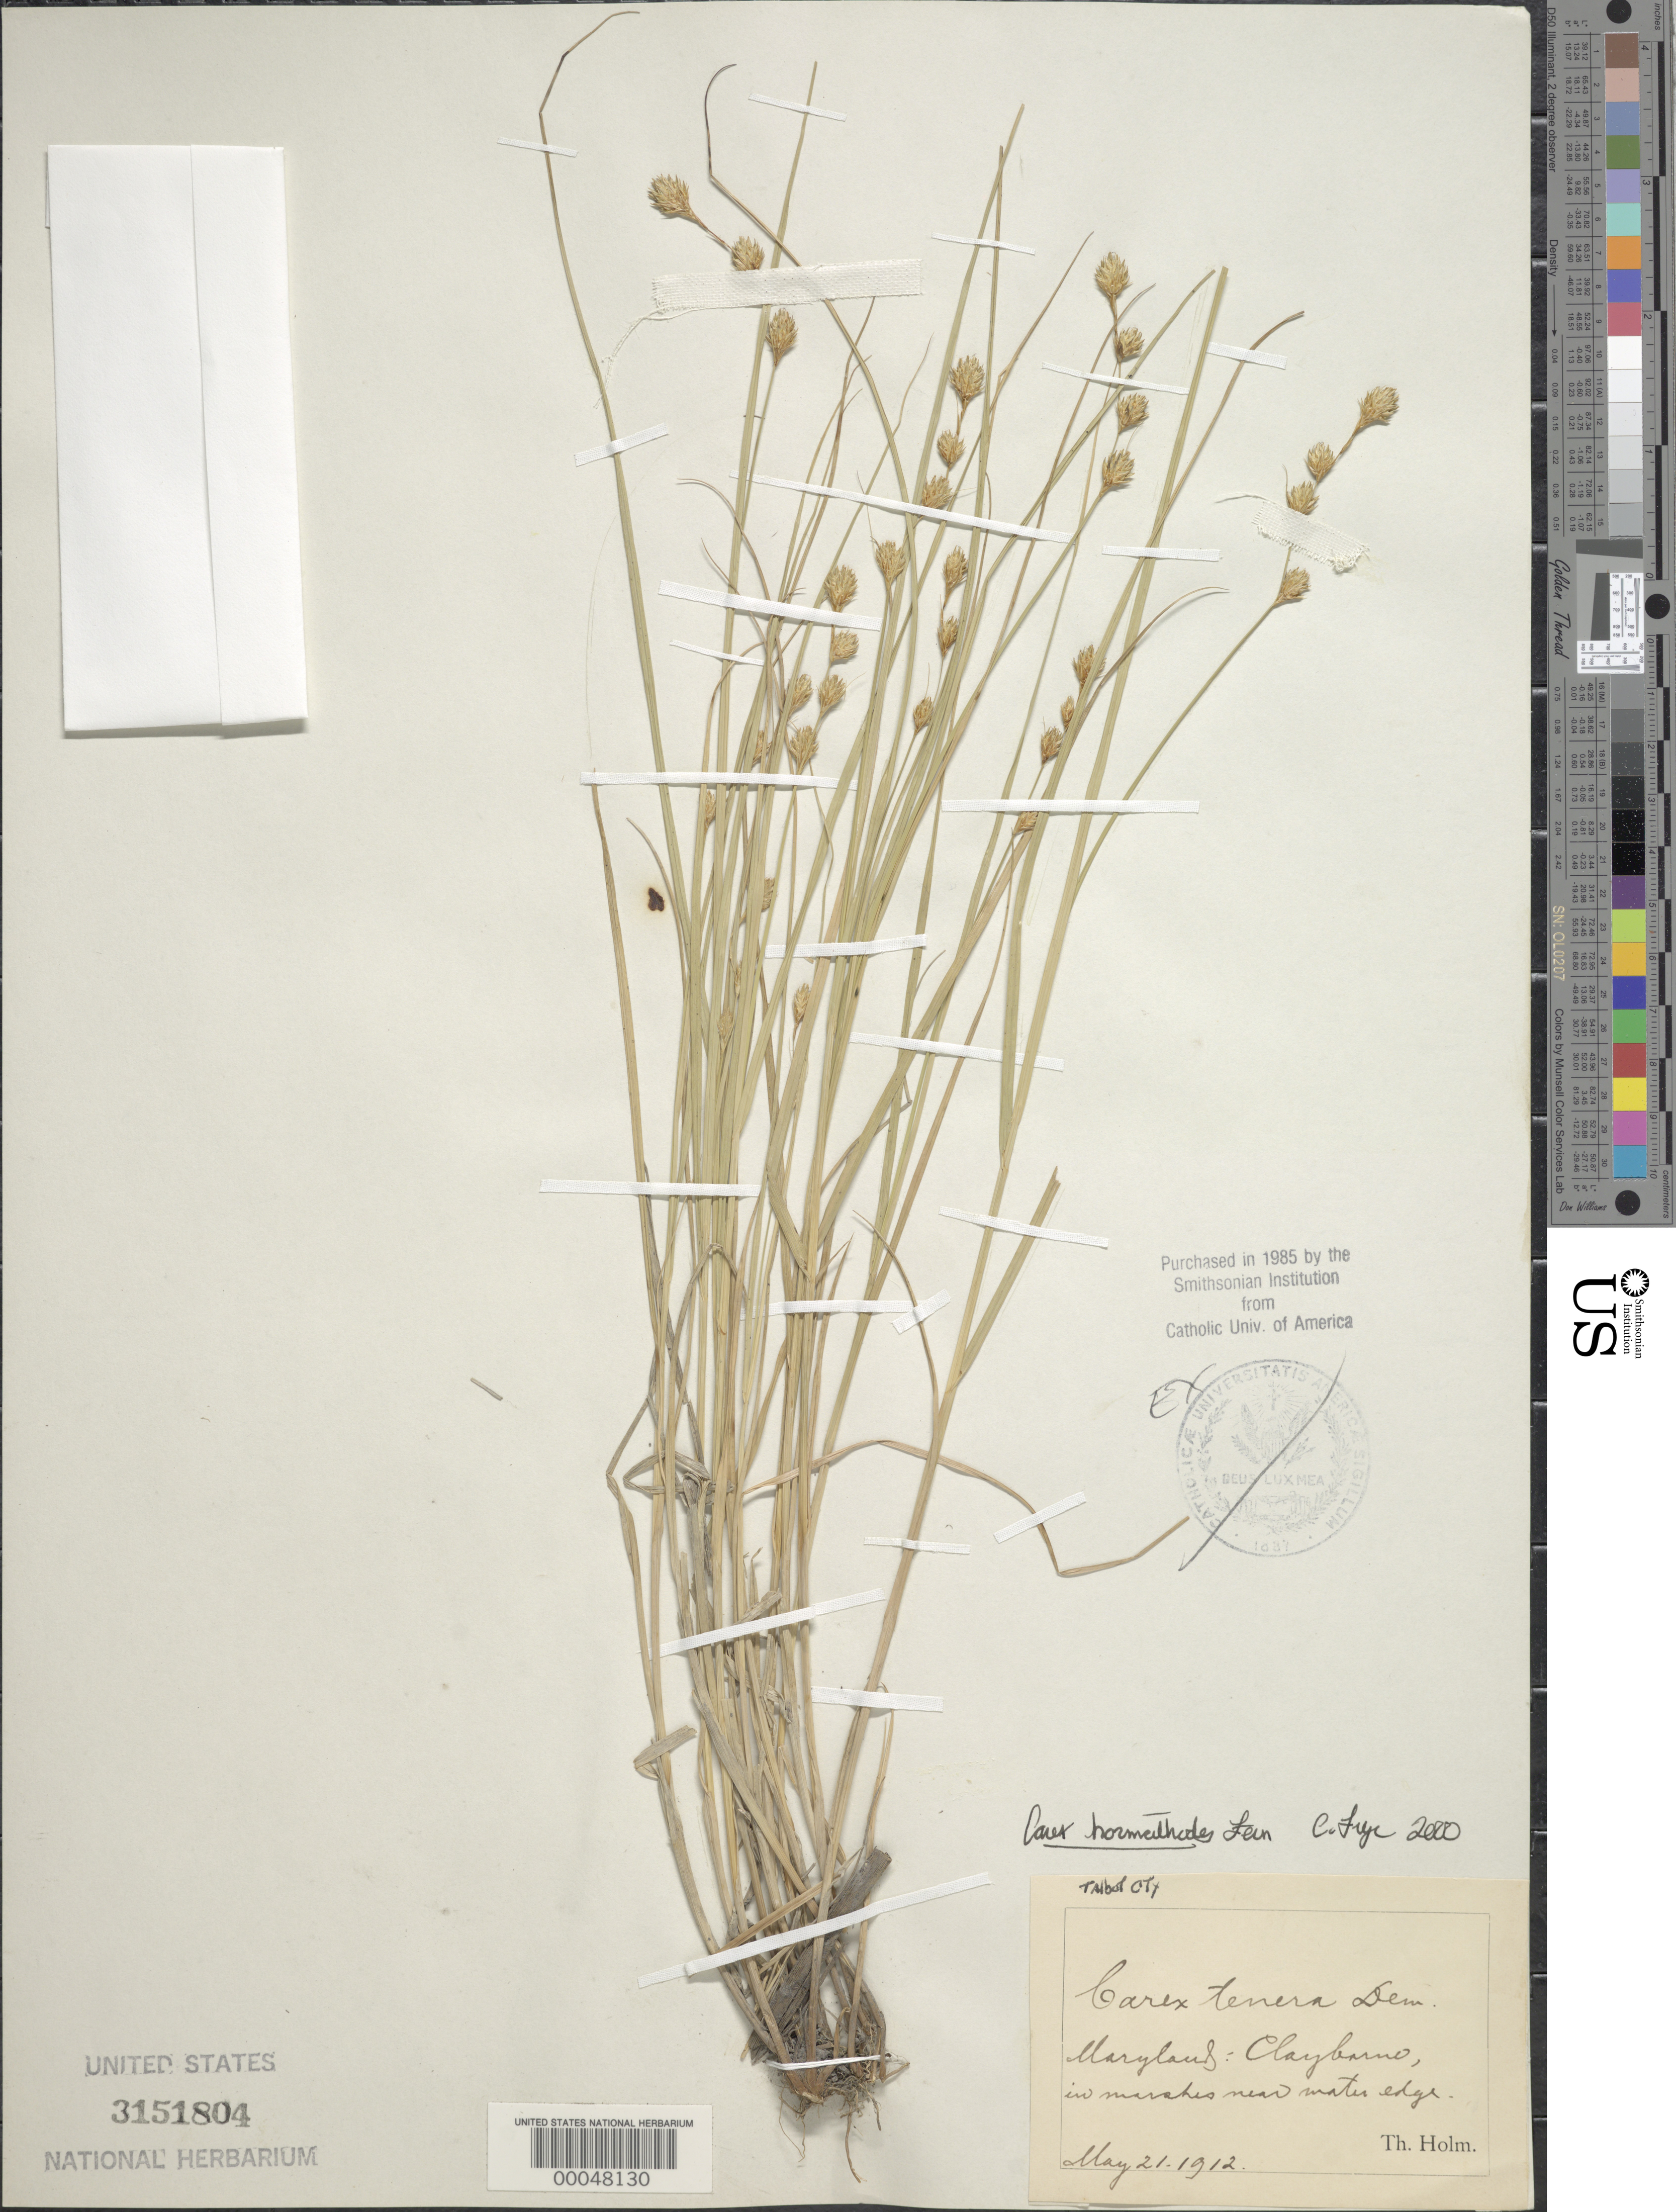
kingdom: Plantae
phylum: Tracheophyta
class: Liliopsida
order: Poales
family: Cyperaceae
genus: Carex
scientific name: Carex hormathodes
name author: Fernald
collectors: T. Holm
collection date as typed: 21 May 1912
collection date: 1912-05-21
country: United States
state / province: Maryland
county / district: Talbot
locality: Claybarne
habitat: Marshes near water edge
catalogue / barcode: US 3151804